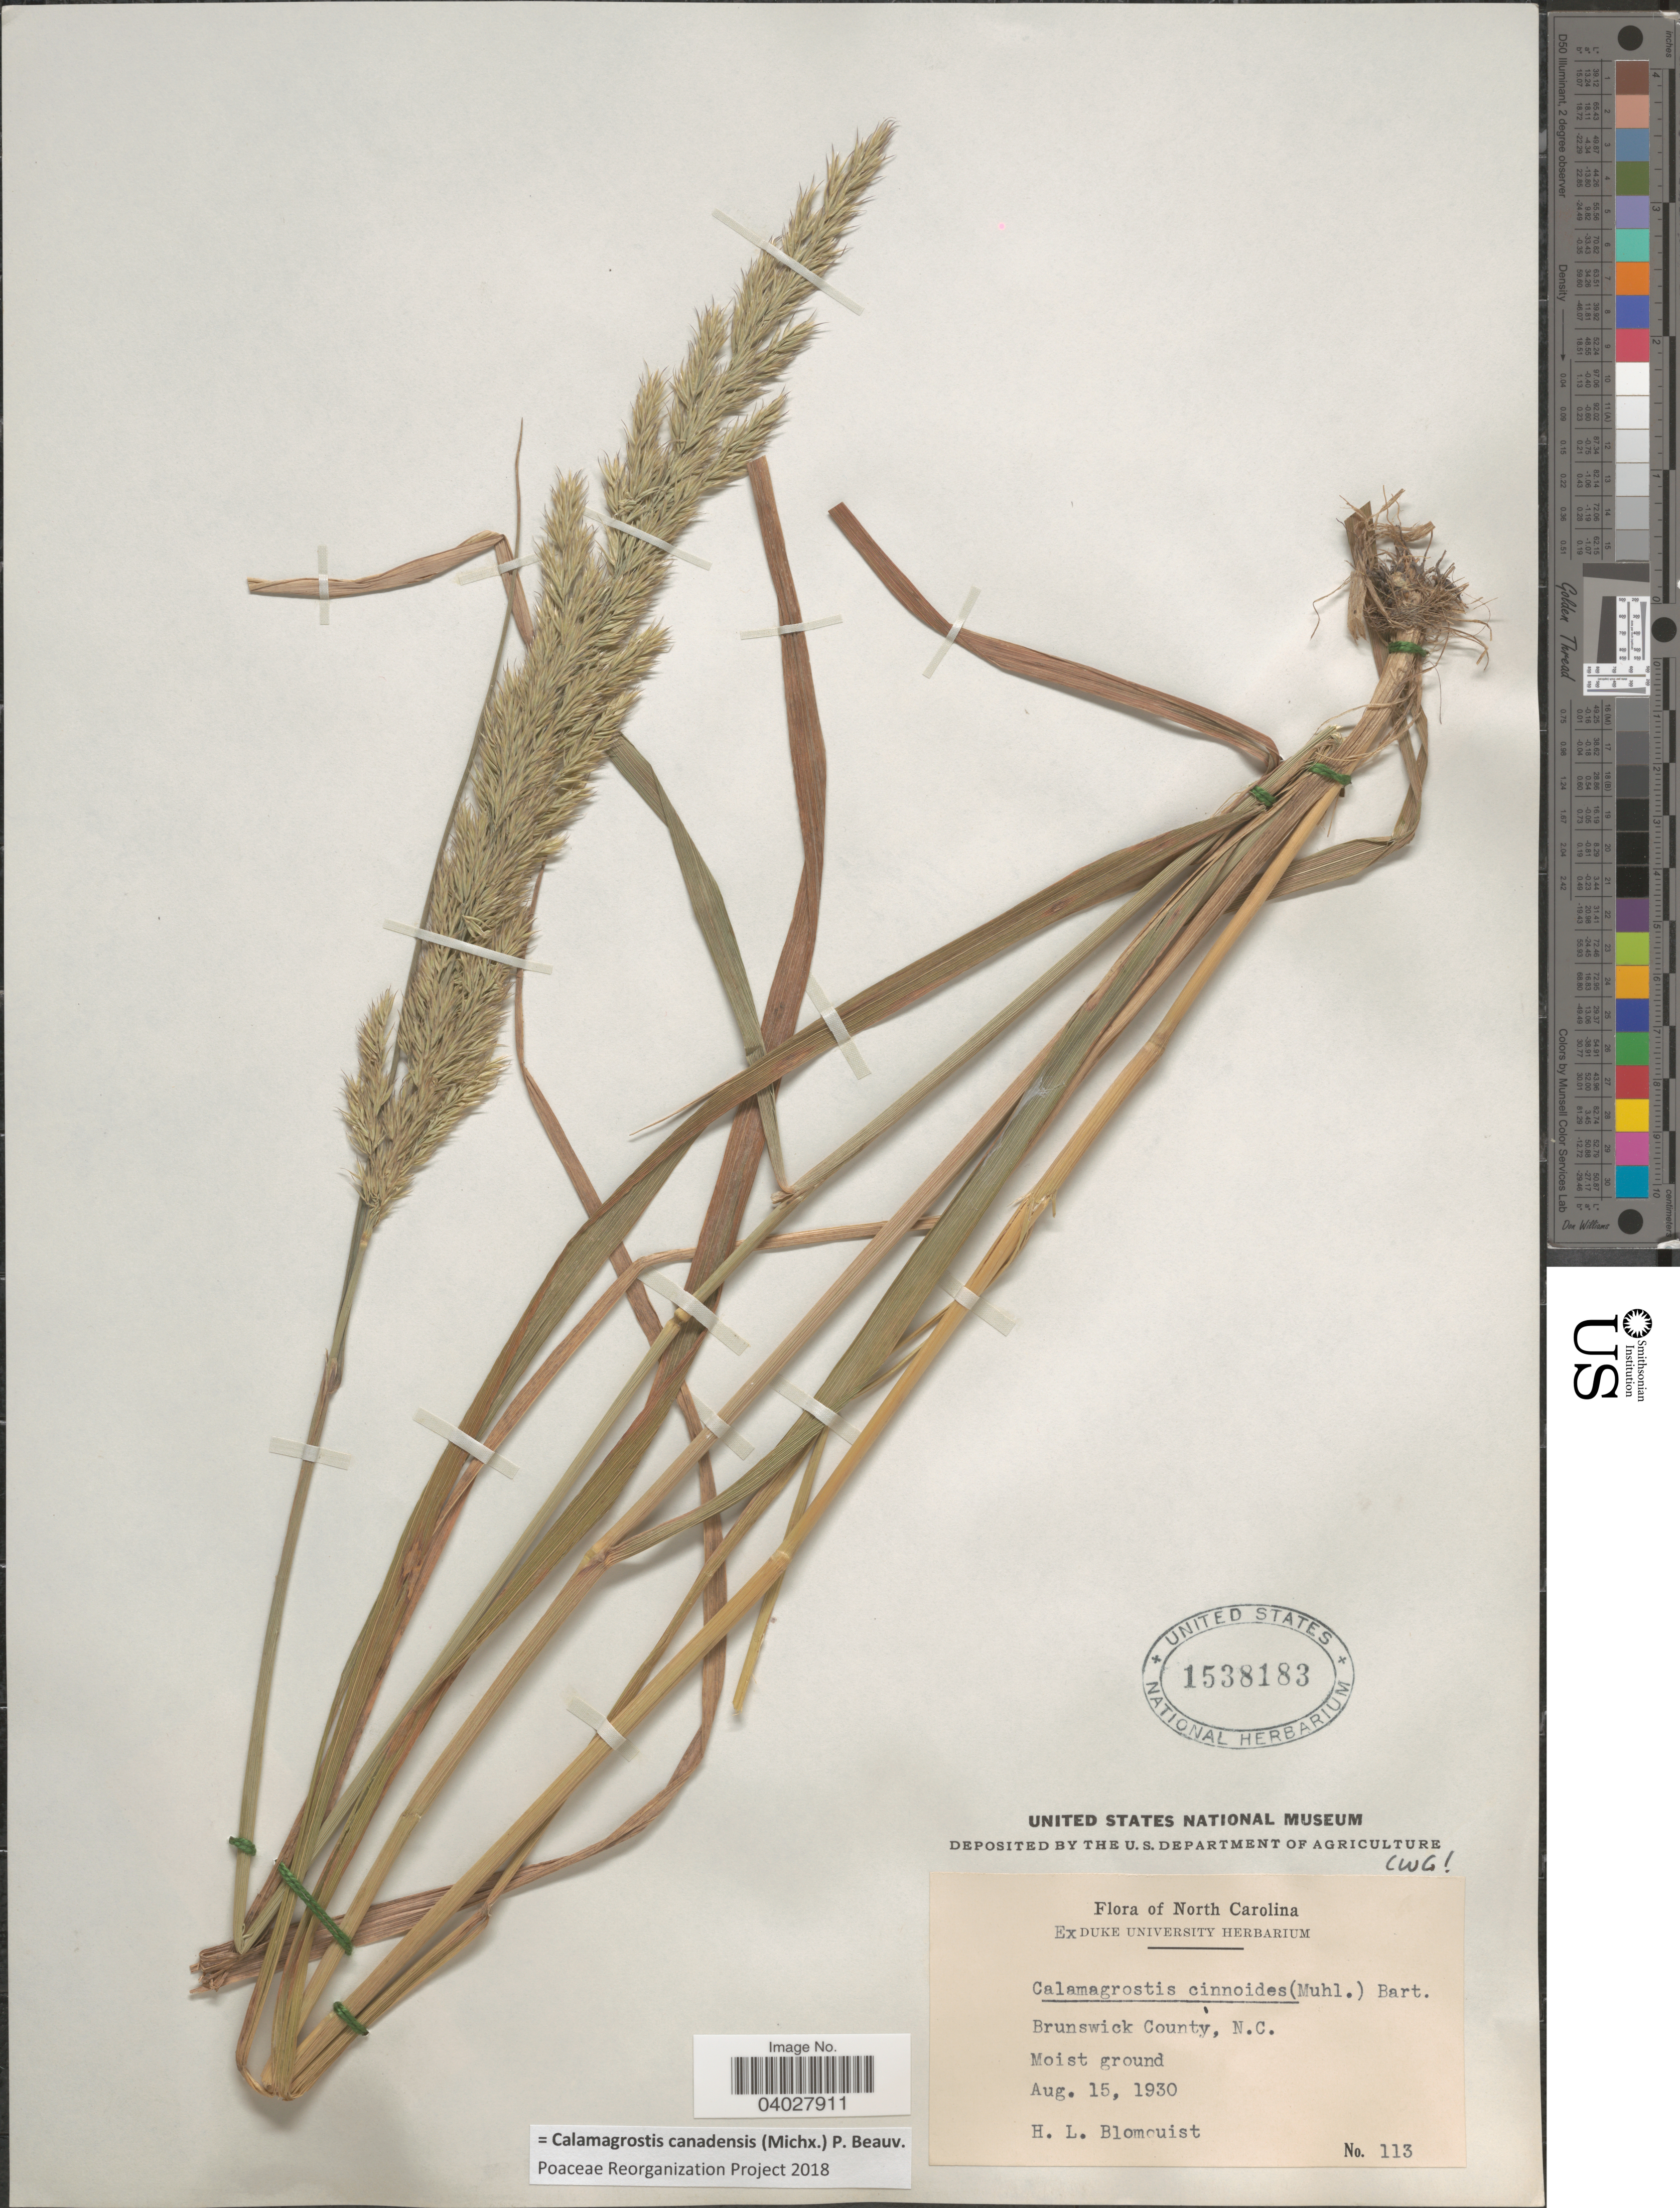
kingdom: Plantae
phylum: Tracheophyta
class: Liliopsida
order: Poales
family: Poaceae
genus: Calamagrostis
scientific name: Calamagrostis canadensis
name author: (Michx.) P. Beauv.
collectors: H. Blomquist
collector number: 113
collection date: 1930-08-15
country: United States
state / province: North Carolina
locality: Brunswick County.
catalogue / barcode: US 1538183